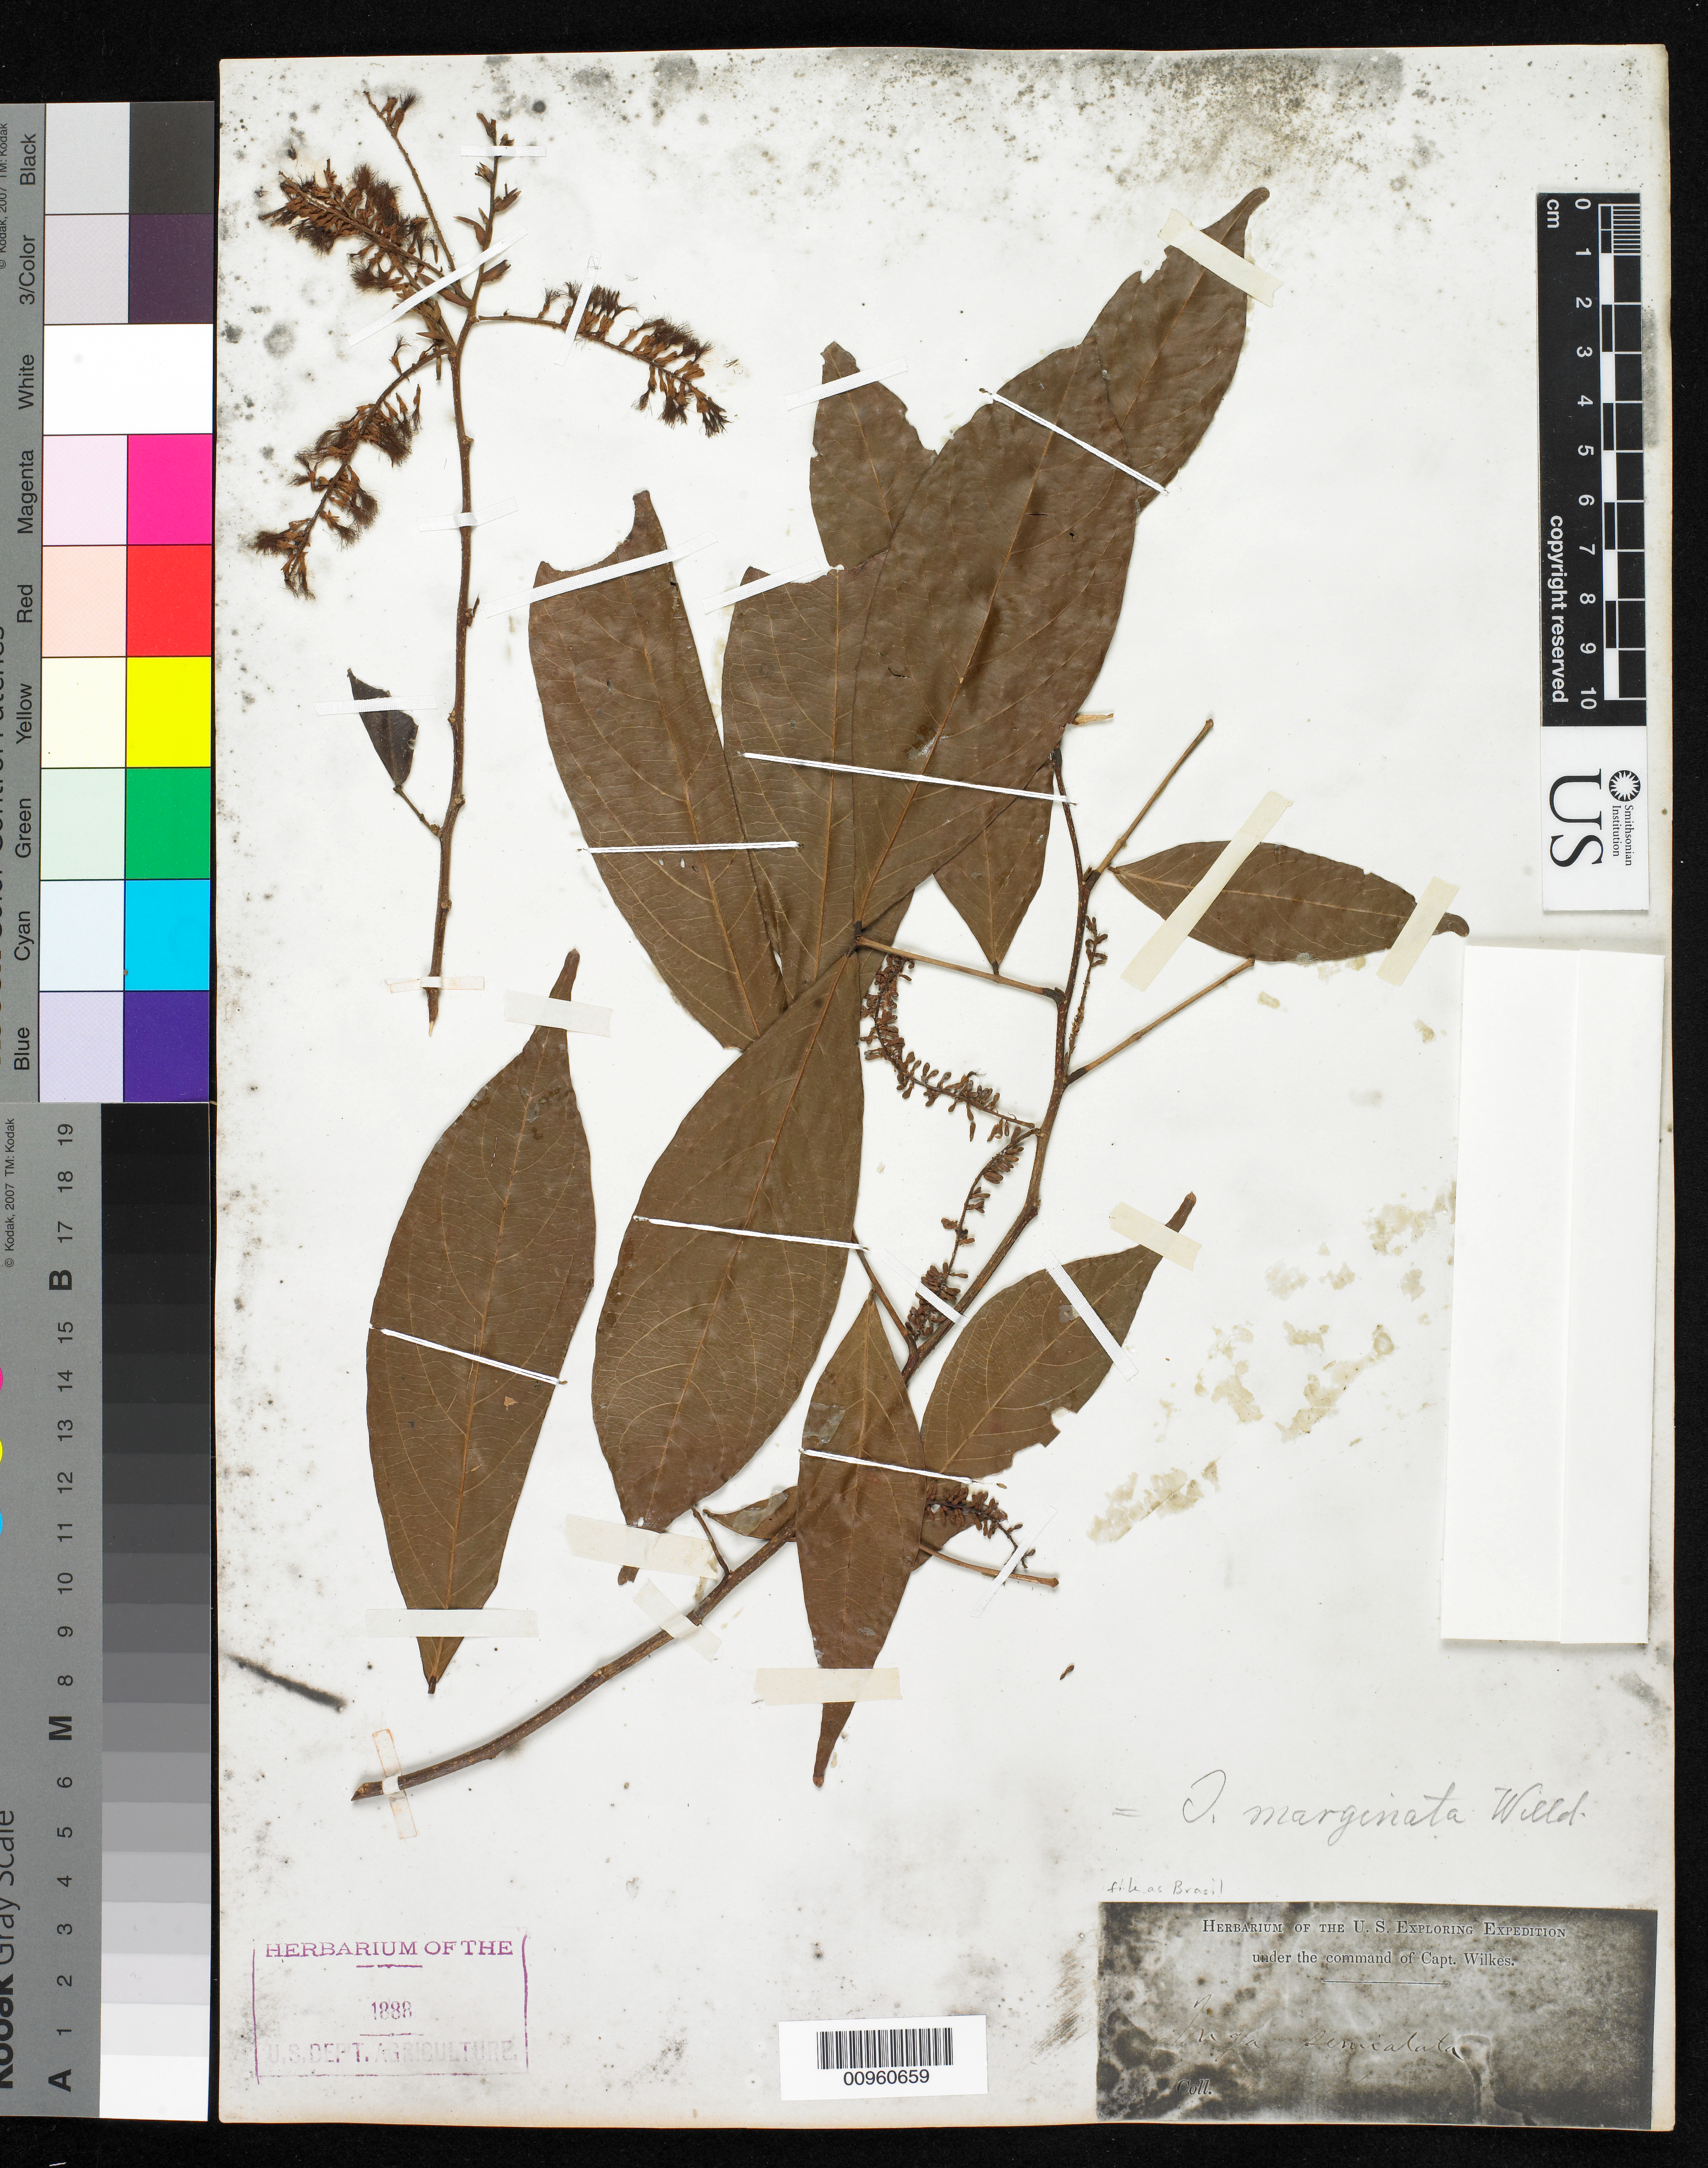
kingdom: Plantae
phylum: Tracheophyta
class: Magnoliopsida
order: Fabales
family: Fabaceae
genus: Inga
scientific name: Inga marginata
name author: Willd.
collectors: Wilkes Explor. Exped.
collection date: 1838/1842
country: Brazil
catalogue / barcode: US 98498